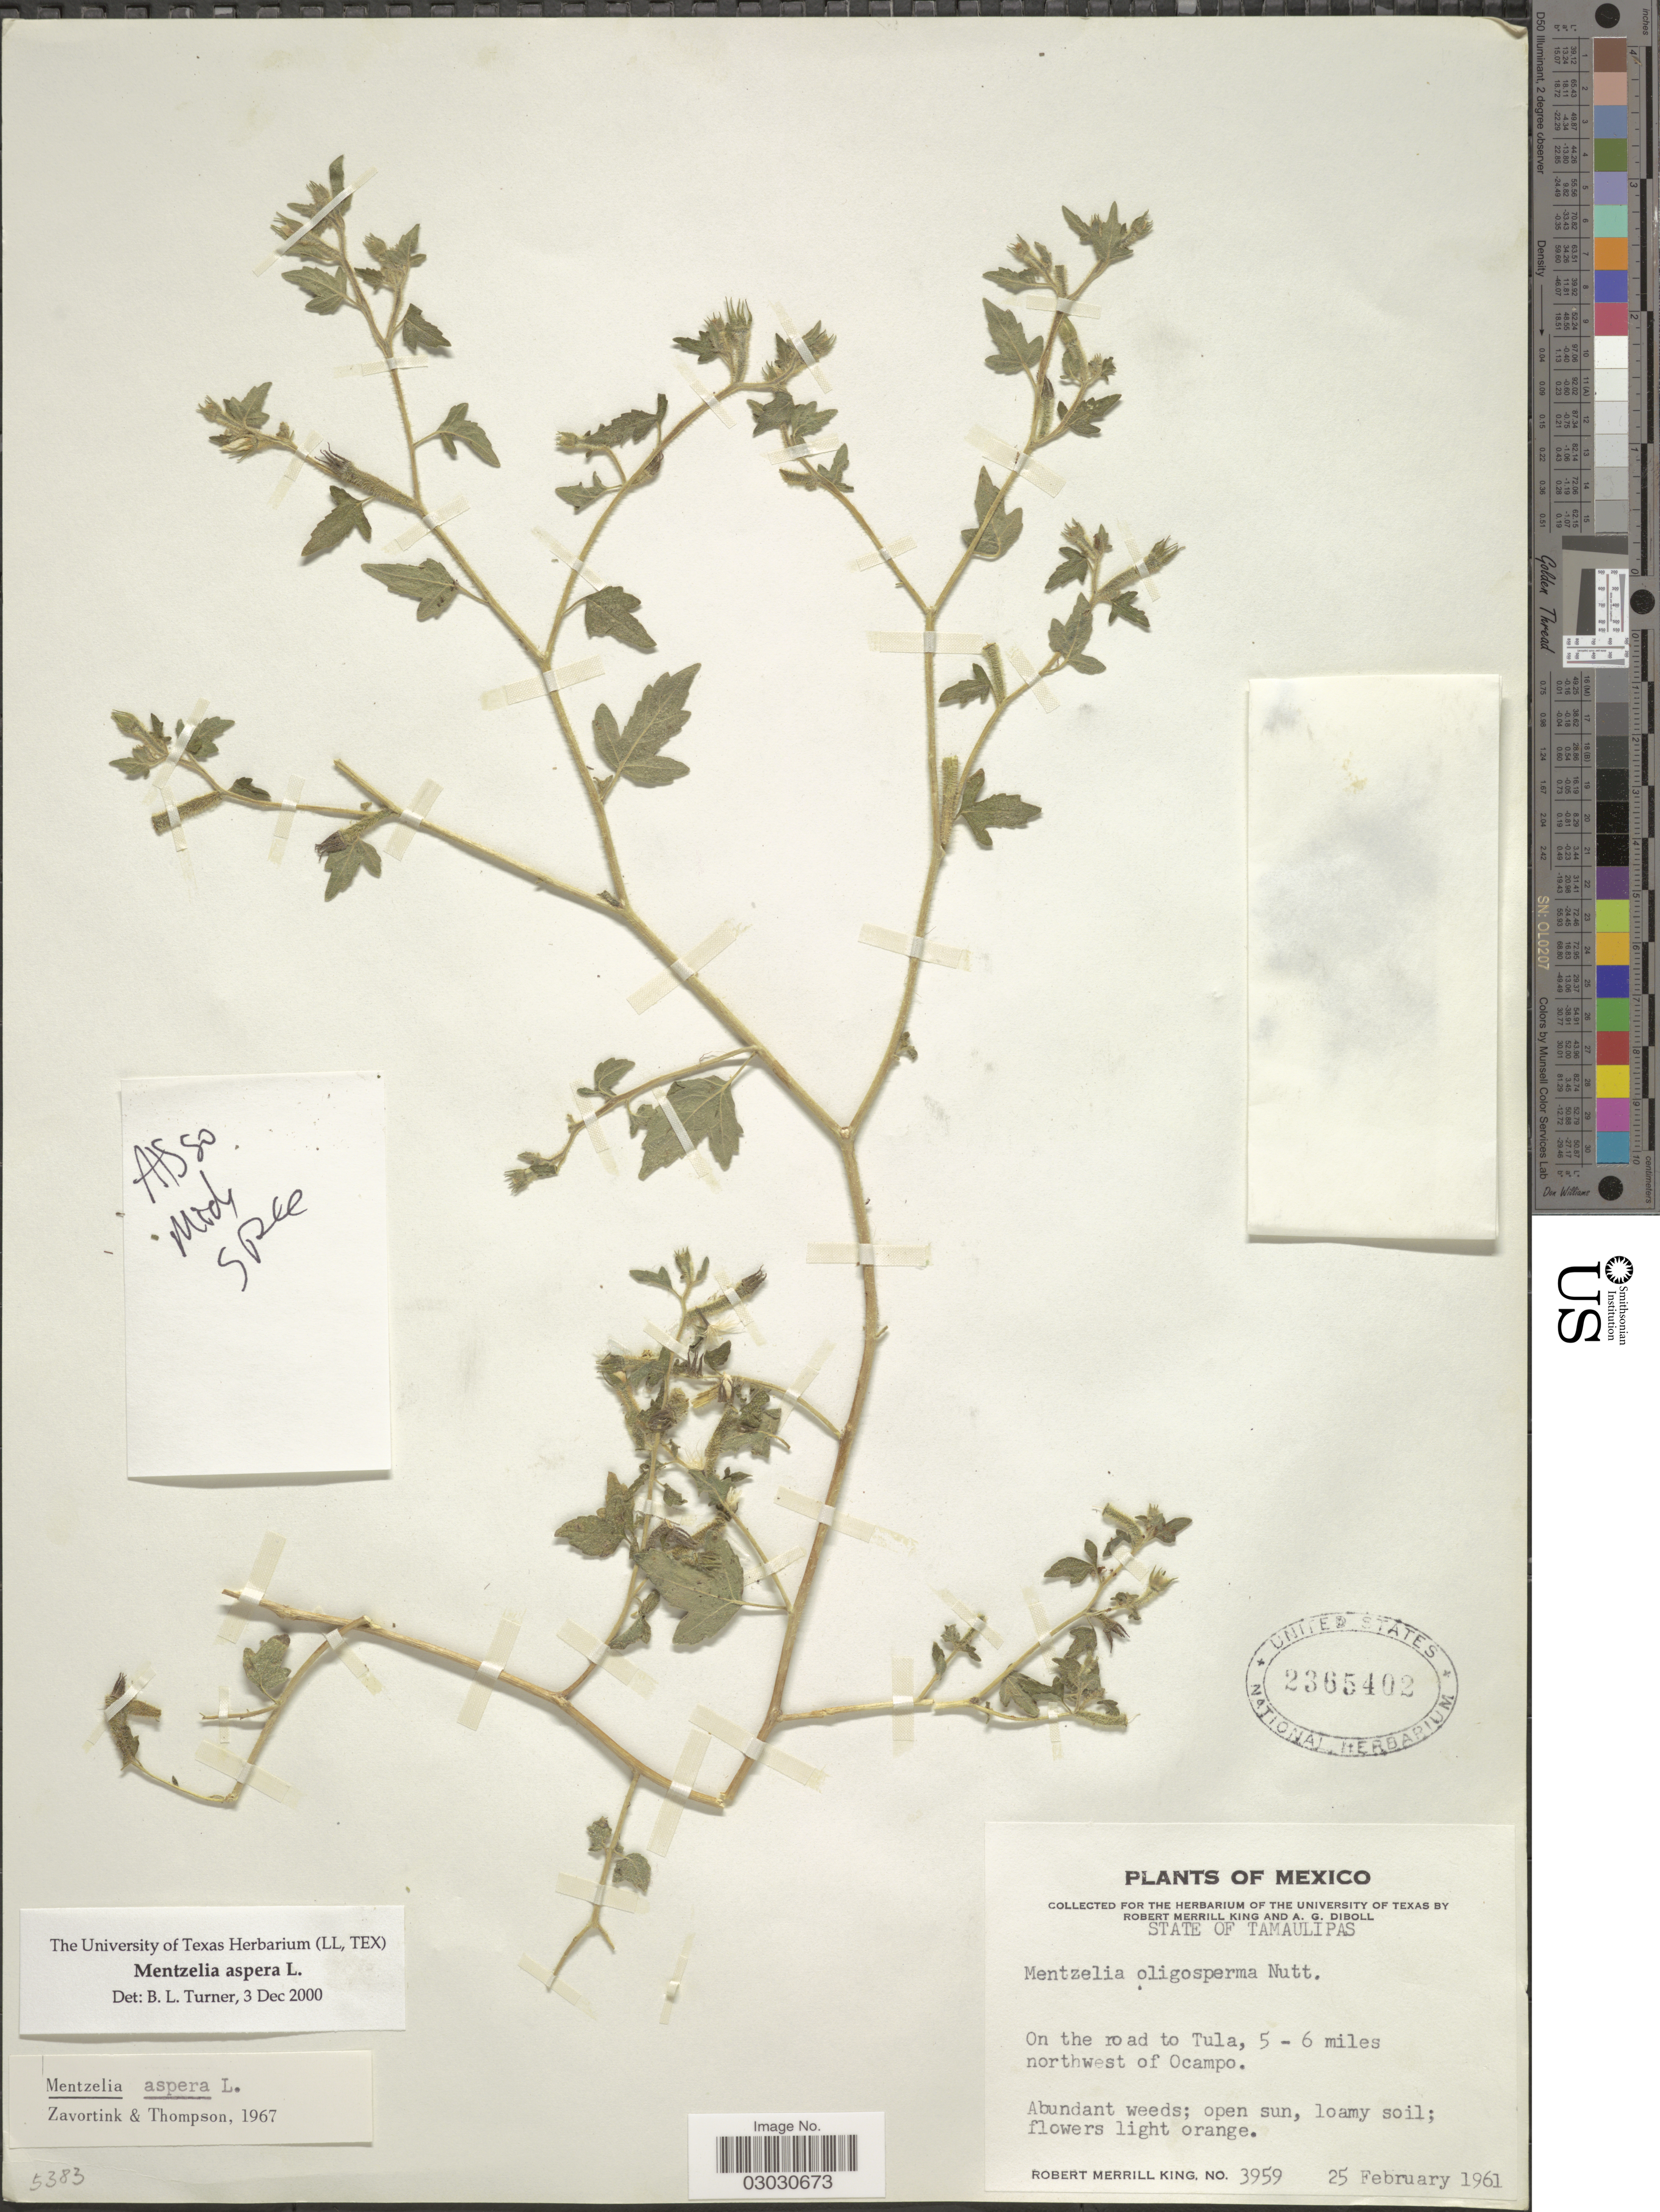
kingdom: Plantae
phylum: Tracheophyta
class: Magnoliopsida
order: Cornales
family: Loasaceae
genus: Mentzelia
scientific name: Mentzelia oligosperma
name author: Nutt. ex Sims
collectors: R. M. King & A. Diboll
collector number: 3959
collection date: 1961-02-25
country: Mexico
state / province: Tamaulipas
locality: On the road to Tula, 5 - 6 miles northwest of Ocampo.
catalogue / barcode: US 2365402